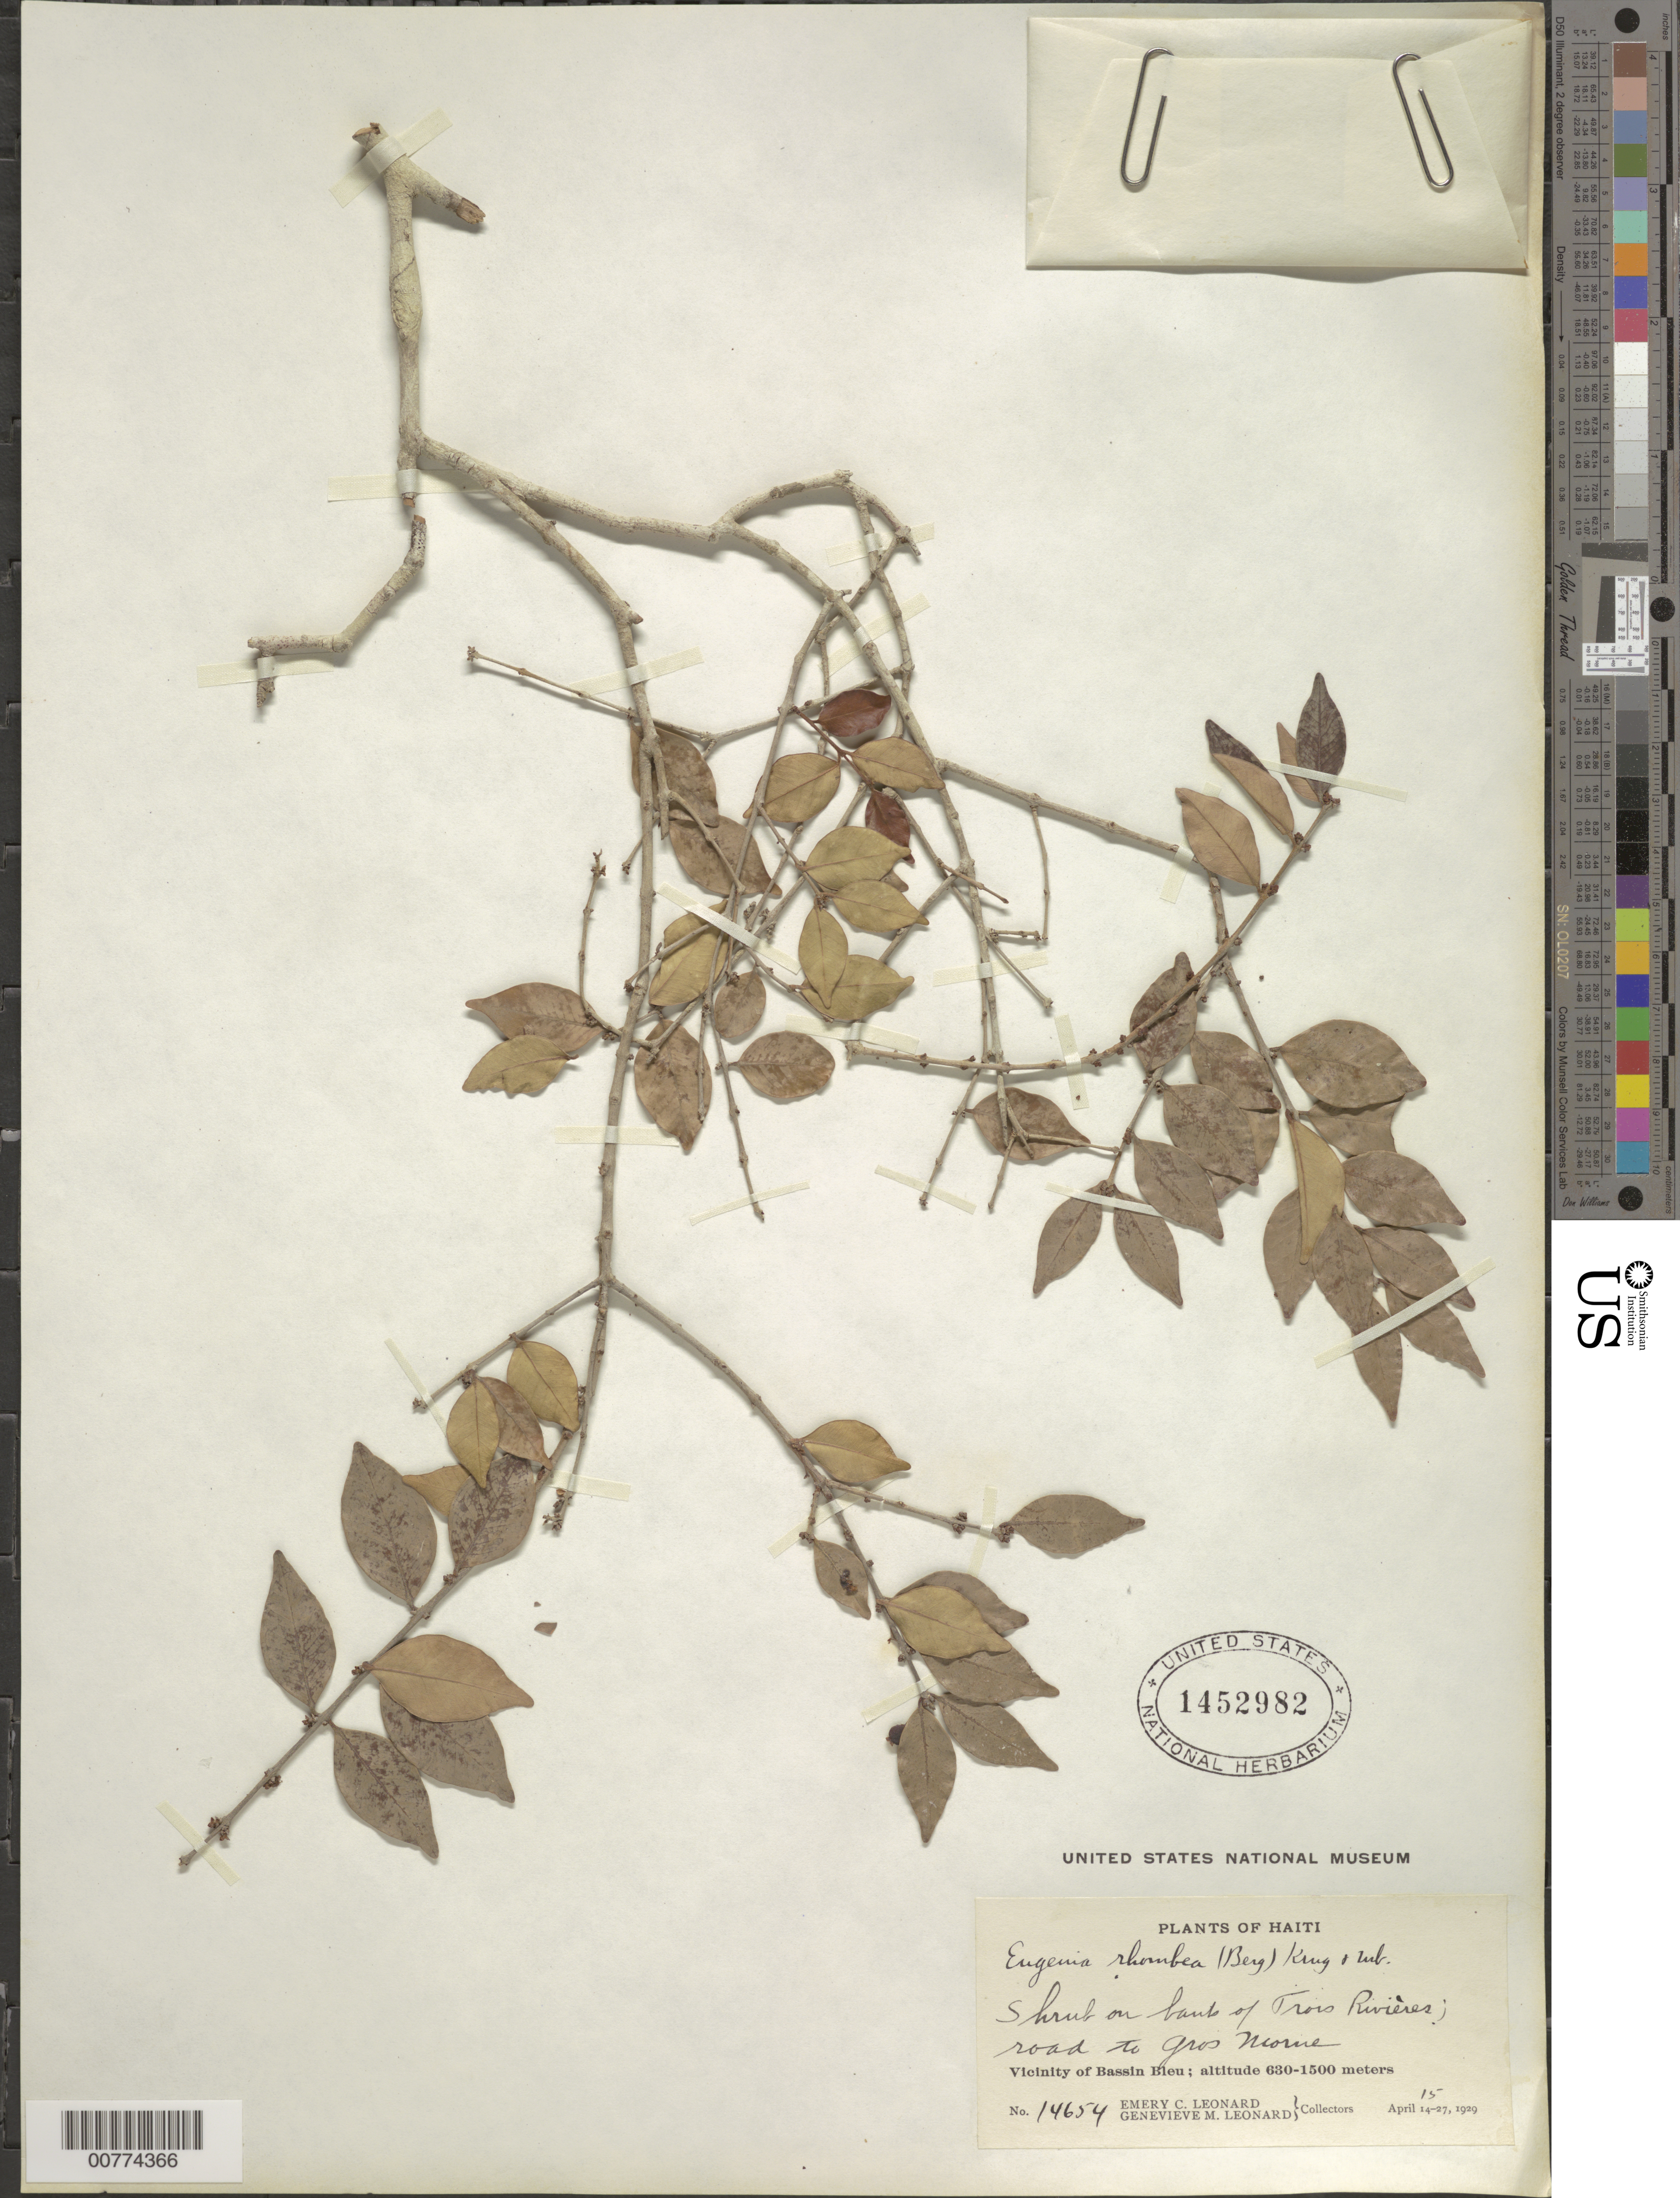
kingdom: Plantae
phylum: Tracheophyta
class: Magnoliopsida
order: Myrtales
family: Myrtaceae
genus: Eugenia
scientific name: Eugenia rhombea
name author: (O. Berg) Krug & Urb.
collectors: E. C. Leonard & G. M. Leonard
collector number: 14654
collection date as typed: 15 Apr 1929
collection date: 1929-04-15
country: Haiti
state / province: Nord-Ouest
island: Hispaniola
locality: Vicinity of Bassin Bleu, Trois Rivières, road to Gros Morne.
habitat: Banks of river.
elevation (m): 630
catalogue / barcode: US 1452982